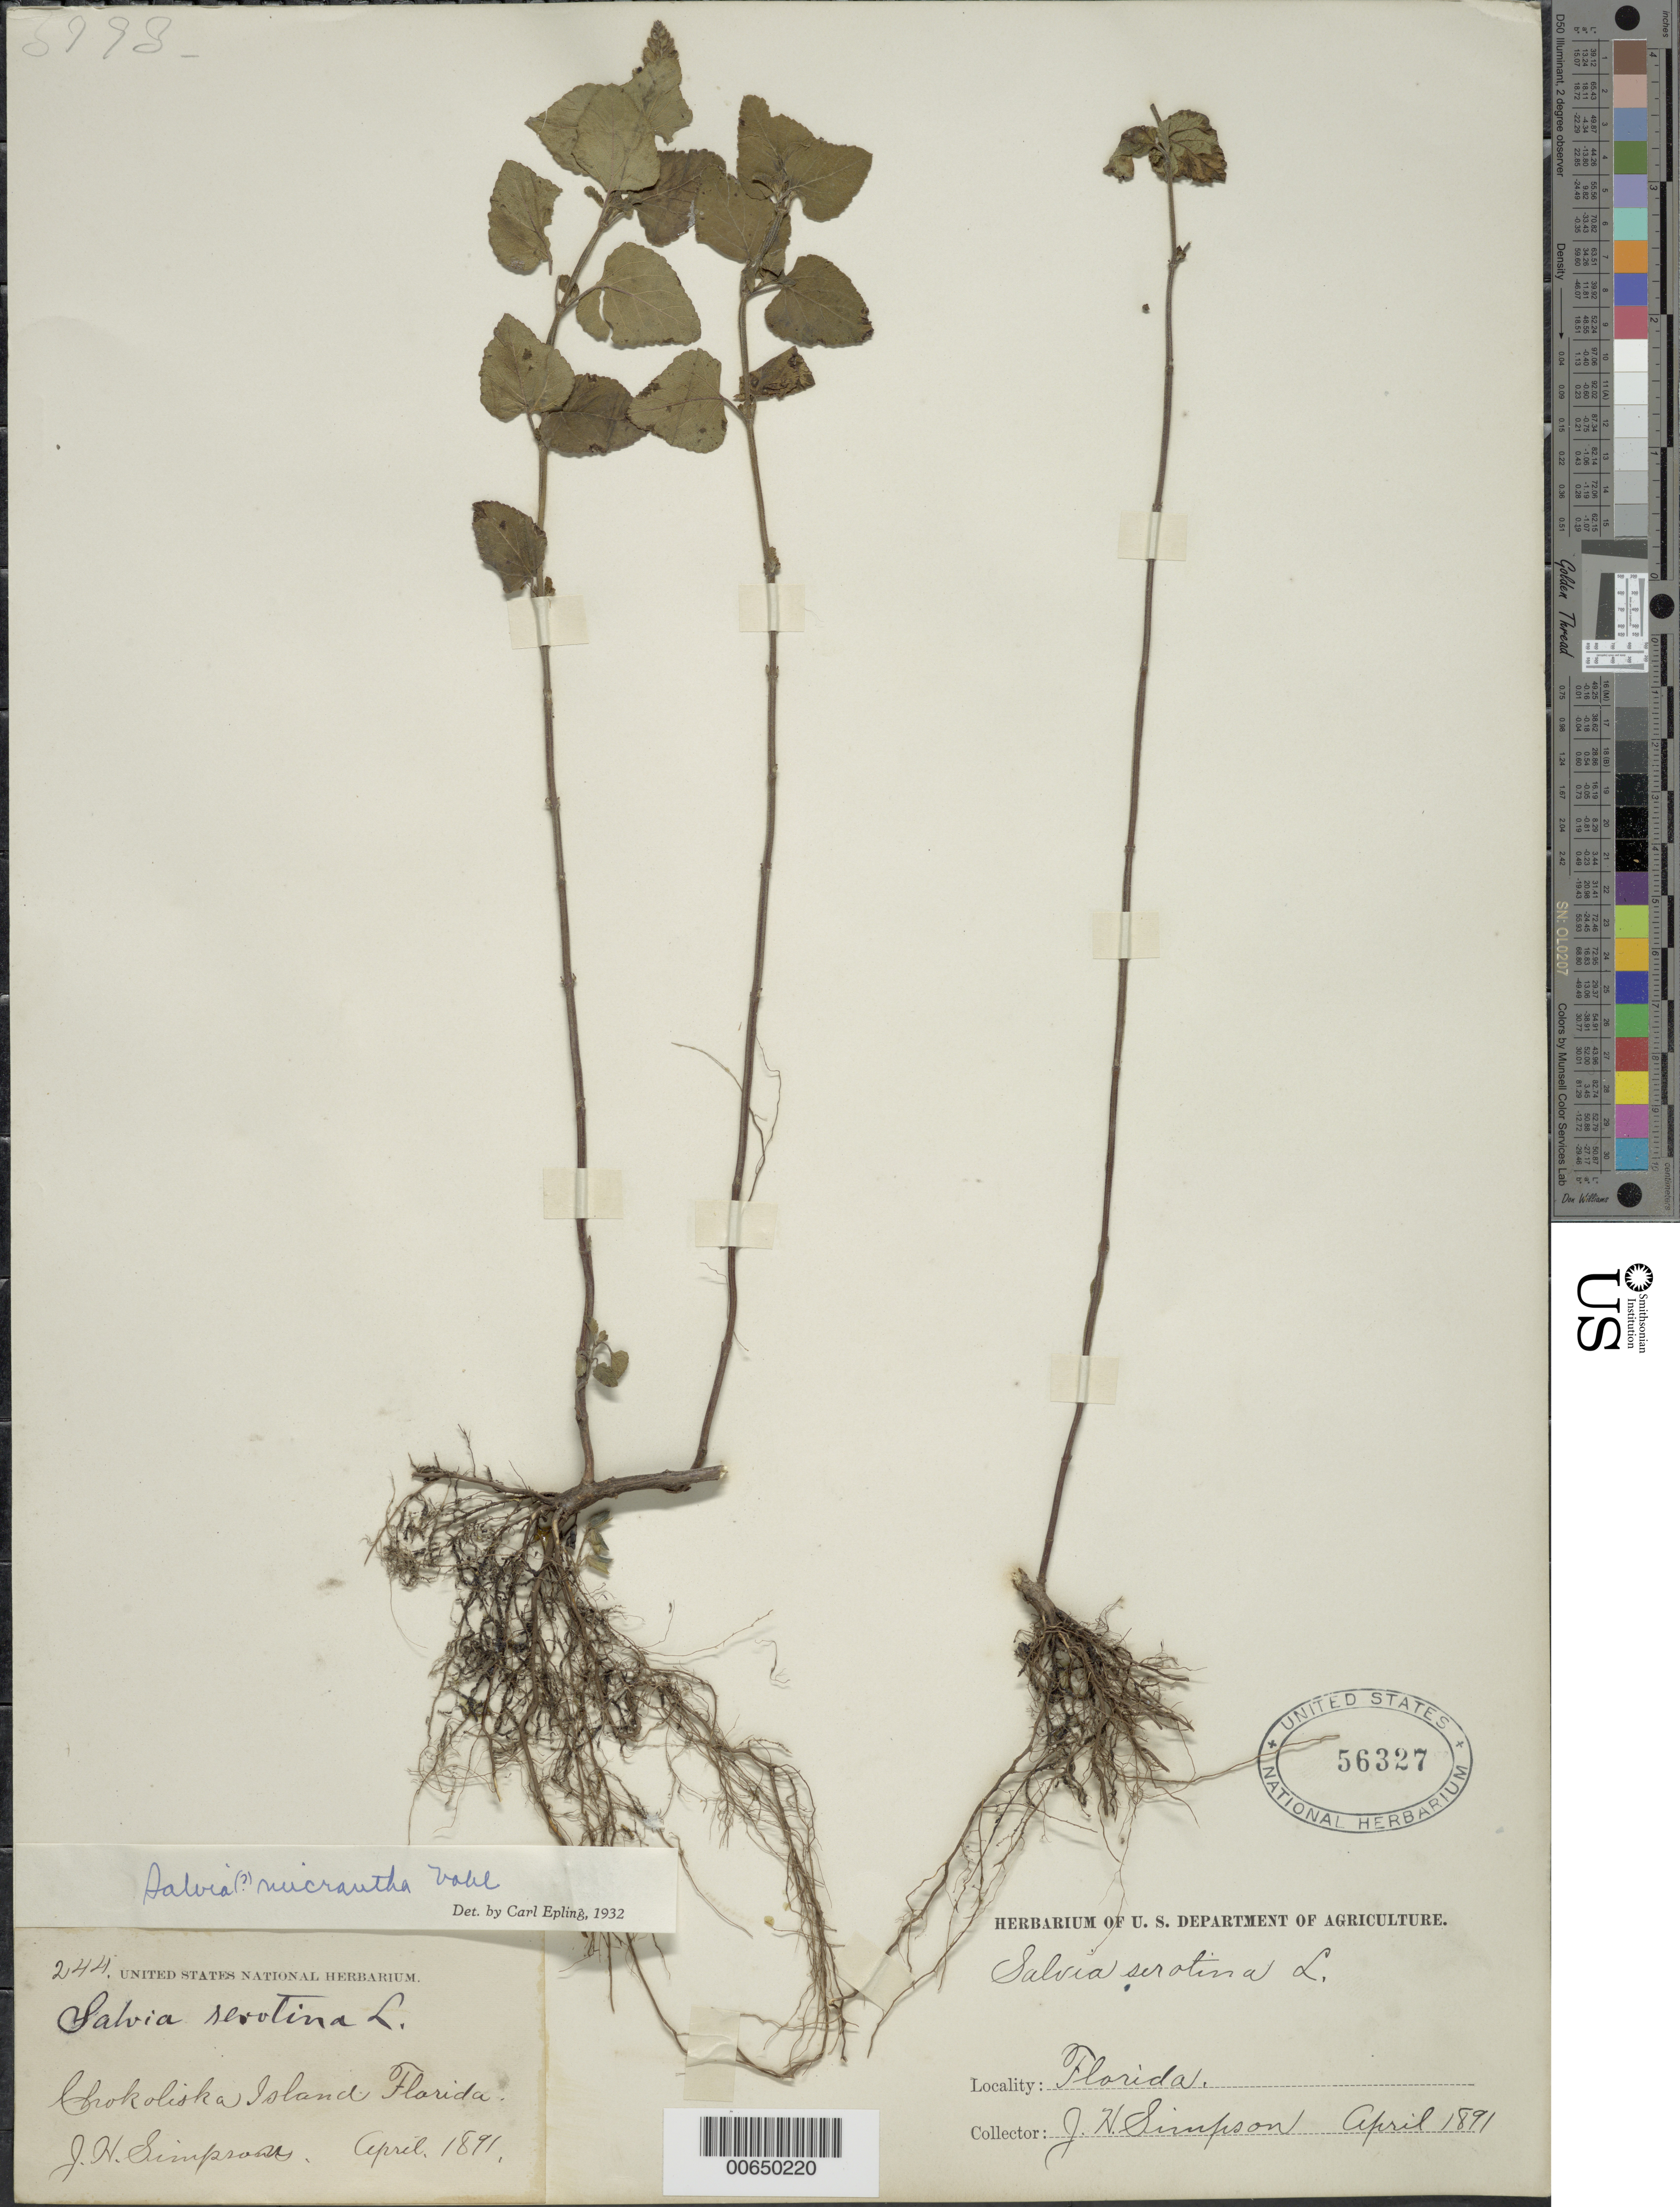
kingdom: Plantae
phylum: Tracheophyta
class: Magnoliopsida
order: Lamiales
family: Lamiaceae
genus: Salvia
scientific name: Salvia micrantha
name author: Vahl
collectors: J. H. Simpson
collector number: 244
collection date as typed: Apr 1891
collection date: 1891-04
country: United States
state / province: Florida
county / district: Collier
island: Chokoloskee Island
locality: Chokoliska Island. [Chokoliska Island is probably Chokoloskee Island.]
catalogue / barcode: US 56327